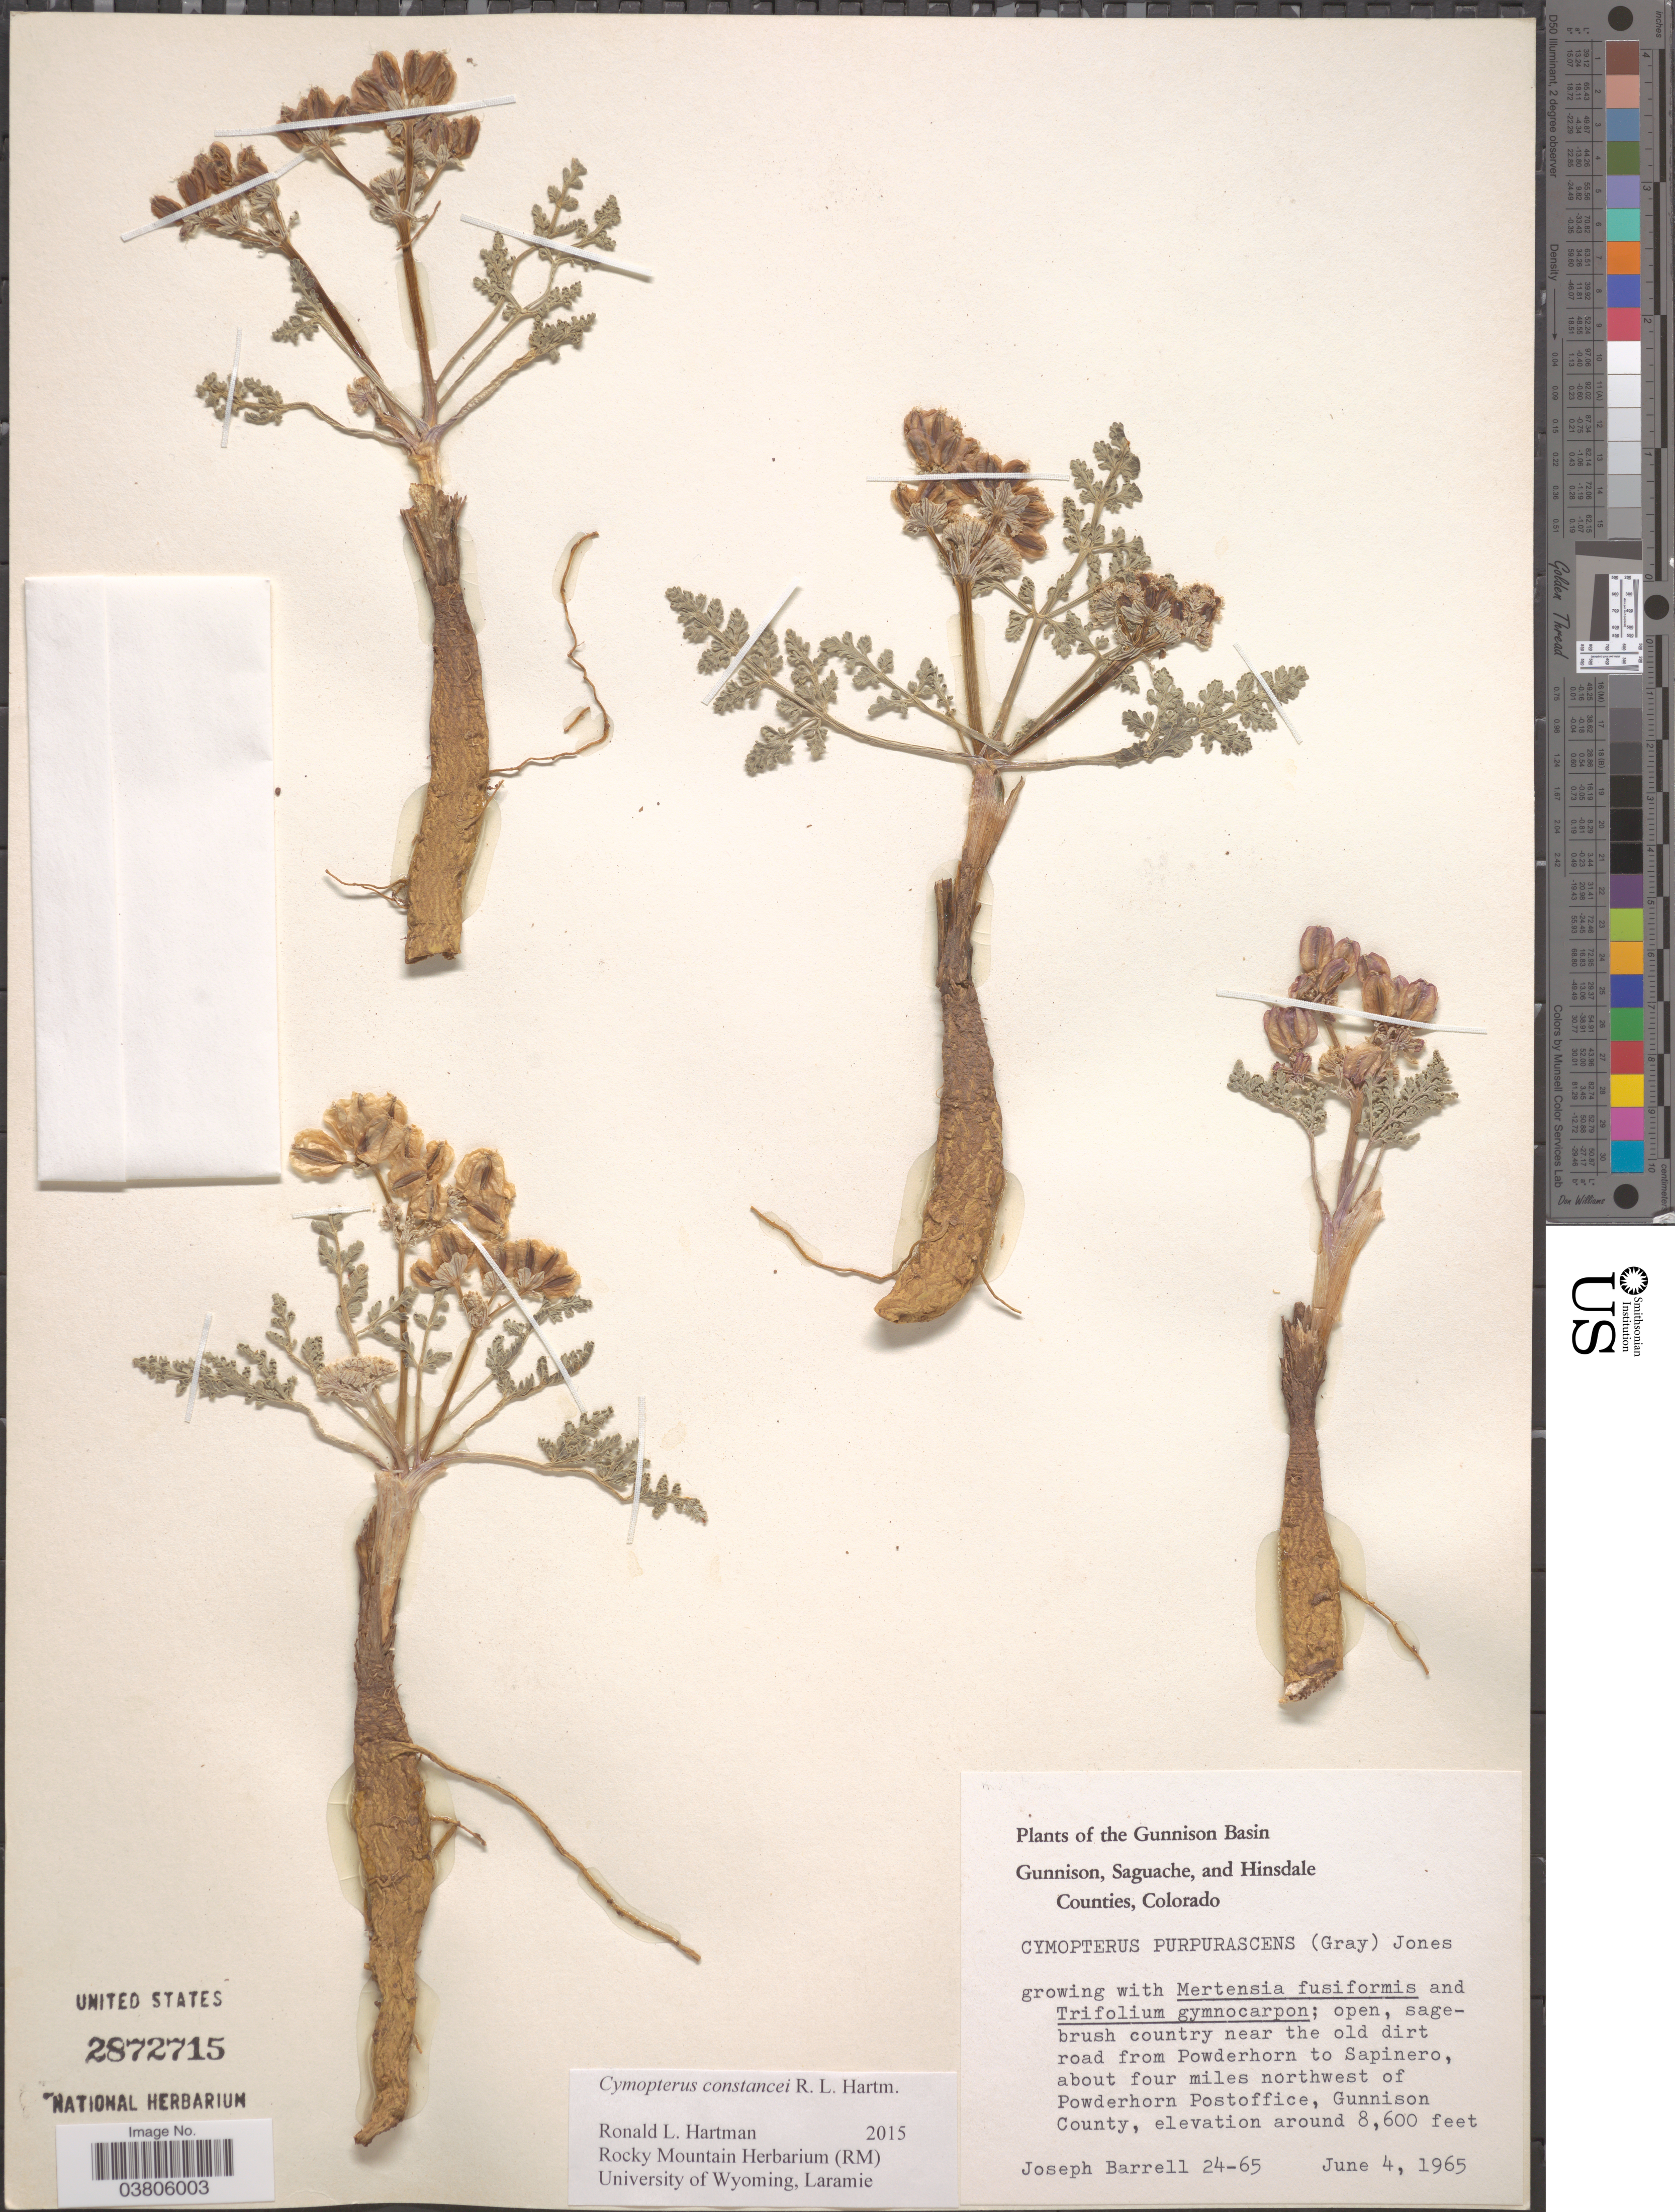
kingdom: Plantae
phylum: Tracheophyta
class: Magnoliopsida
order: Apiales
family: Apiaceae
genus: Cymopterus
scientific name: Cymopterus constancei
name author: R.L. Hartm.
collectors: J. Barrell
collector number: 24-65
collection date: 1965-06-04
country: United States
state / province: Colorado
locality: The Gunnison Basin. Near the old dirt road from Powderhorn to Sapinero, about four miles northwest of Powderhorn Postoffice, Gunnison County.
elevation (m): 2621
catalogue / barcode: US 2872715